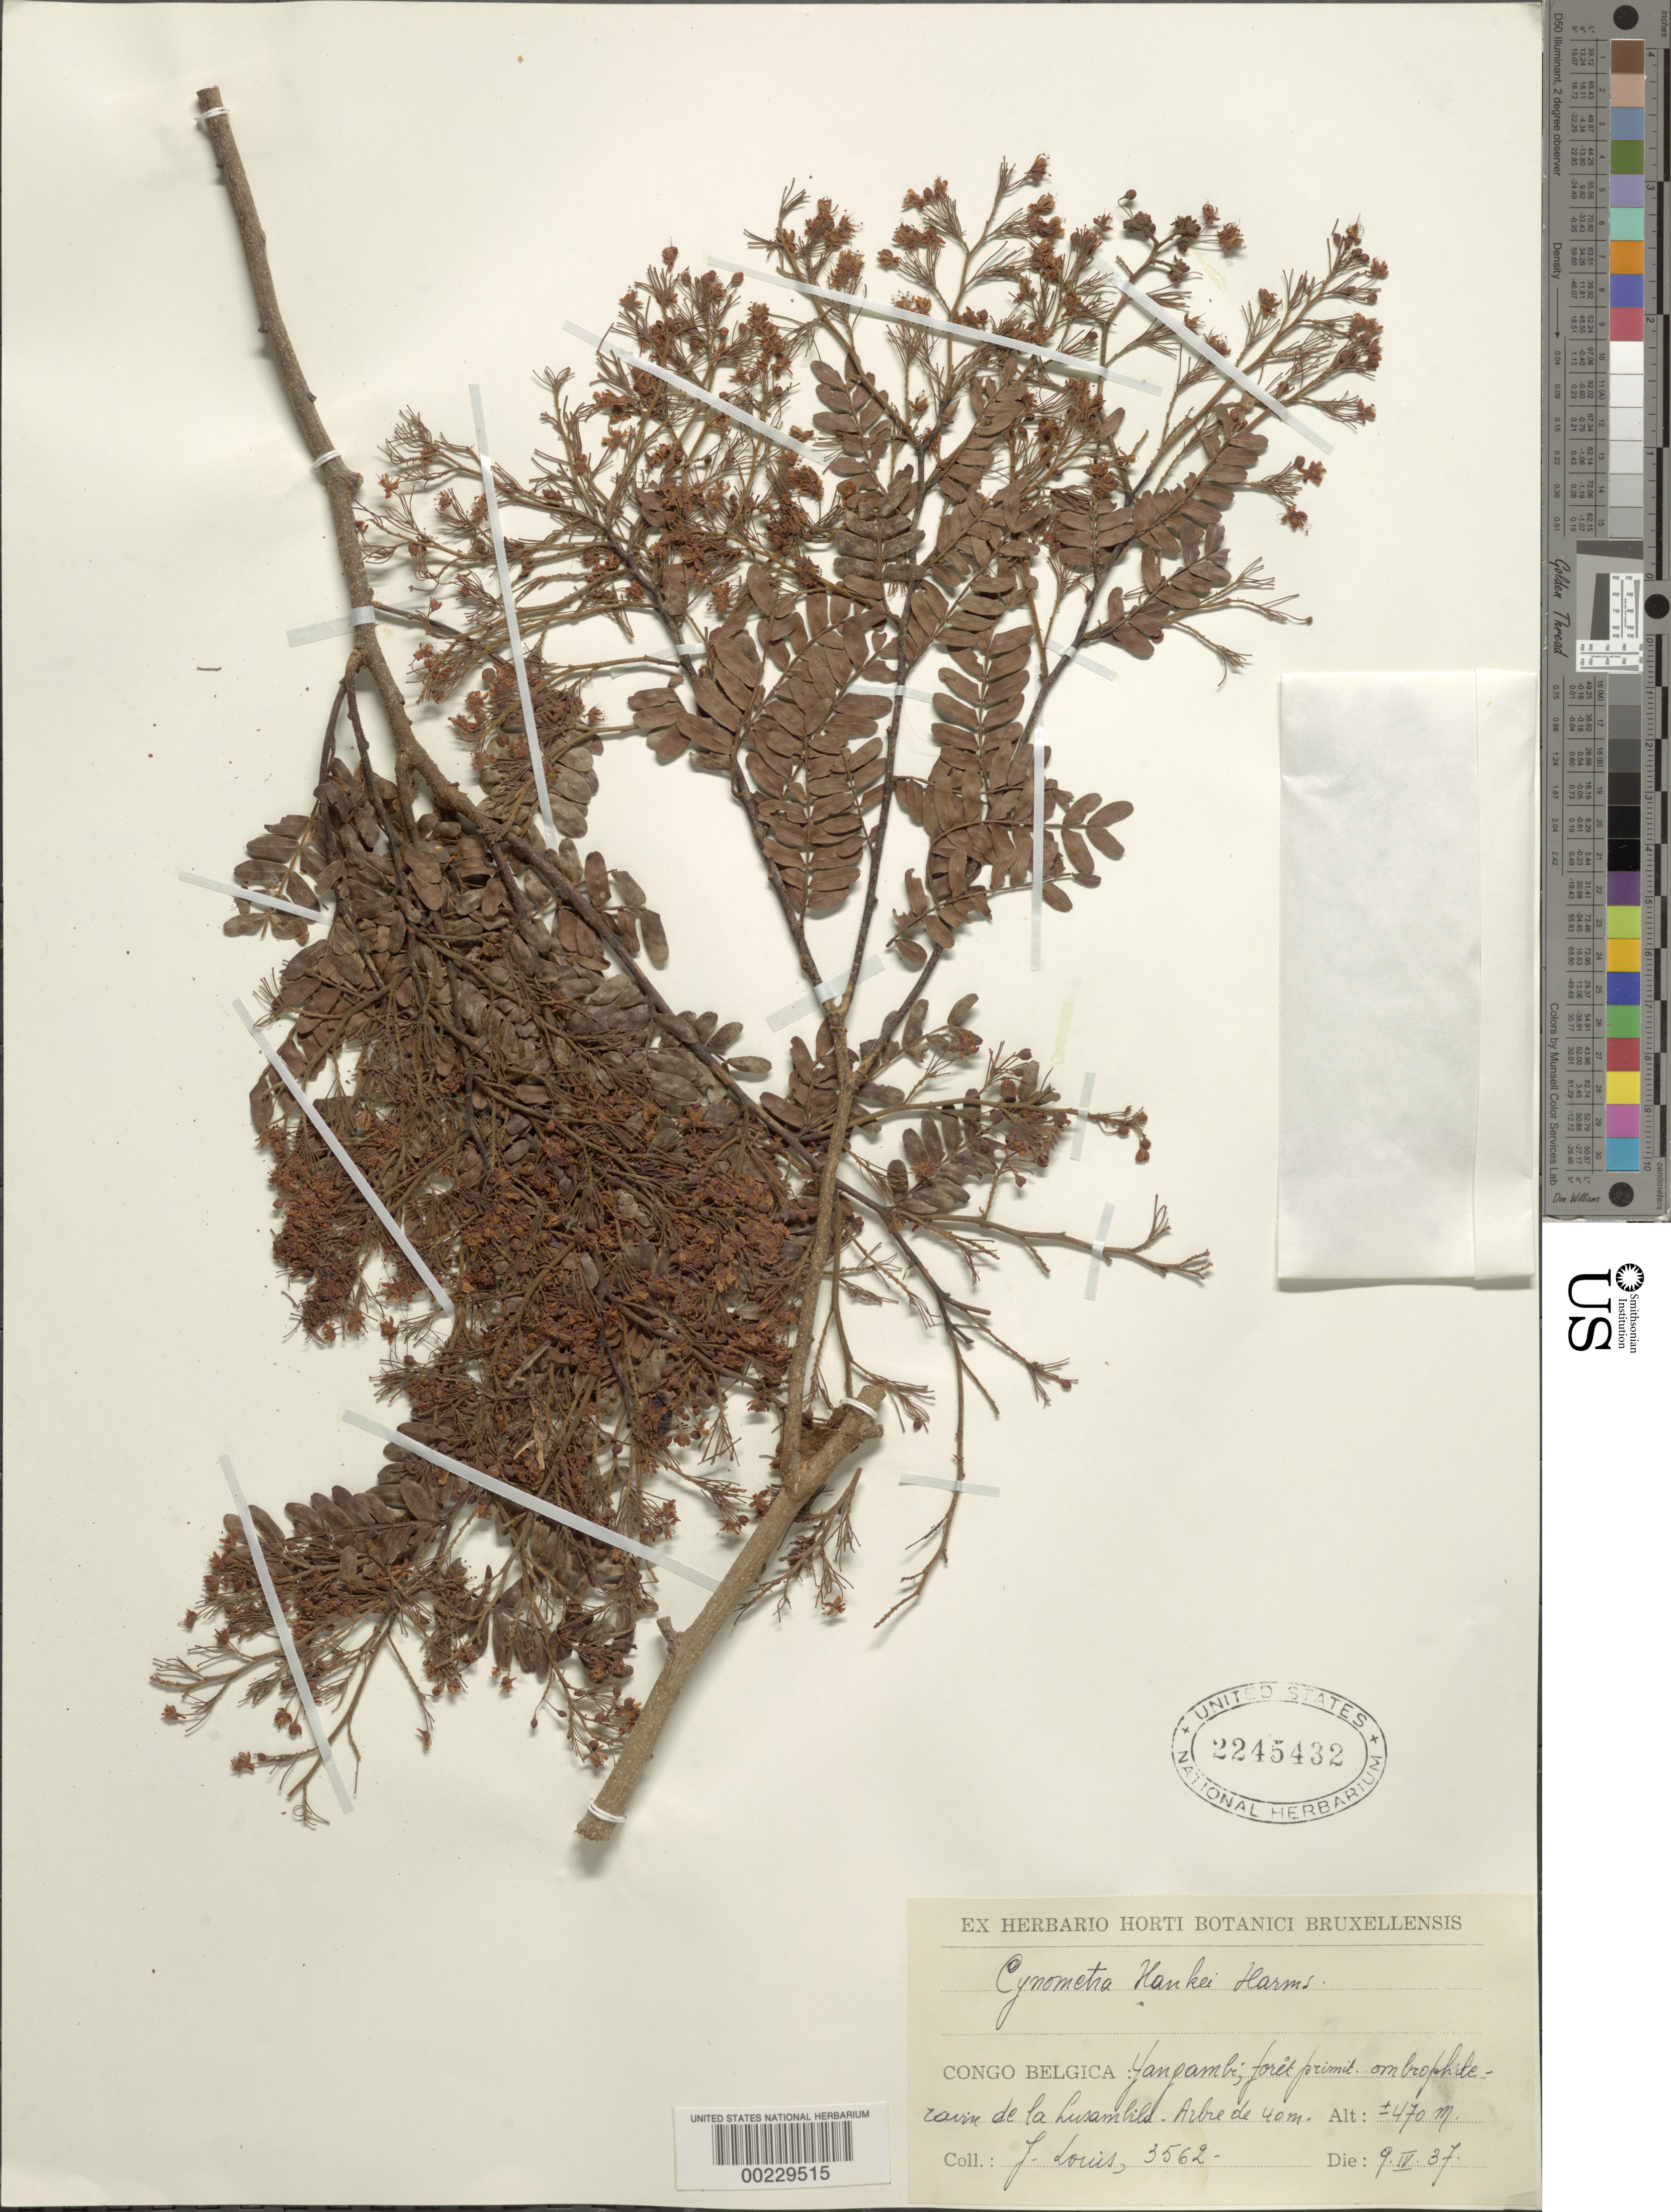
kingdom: Plantae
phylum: Tracheophyta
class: Magnoliopsida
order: Fabales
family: Fabaceae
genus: Cynometra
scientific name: Cynometra hankei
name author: Harms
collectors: J. Louis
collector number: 3562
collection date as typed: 09 Apr 1937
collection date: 1937-04-09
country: Congo, Democratic Republic of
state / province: Tshopo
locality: Yangambi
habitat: Primitive forest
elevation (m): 470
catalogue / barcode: US 2245432